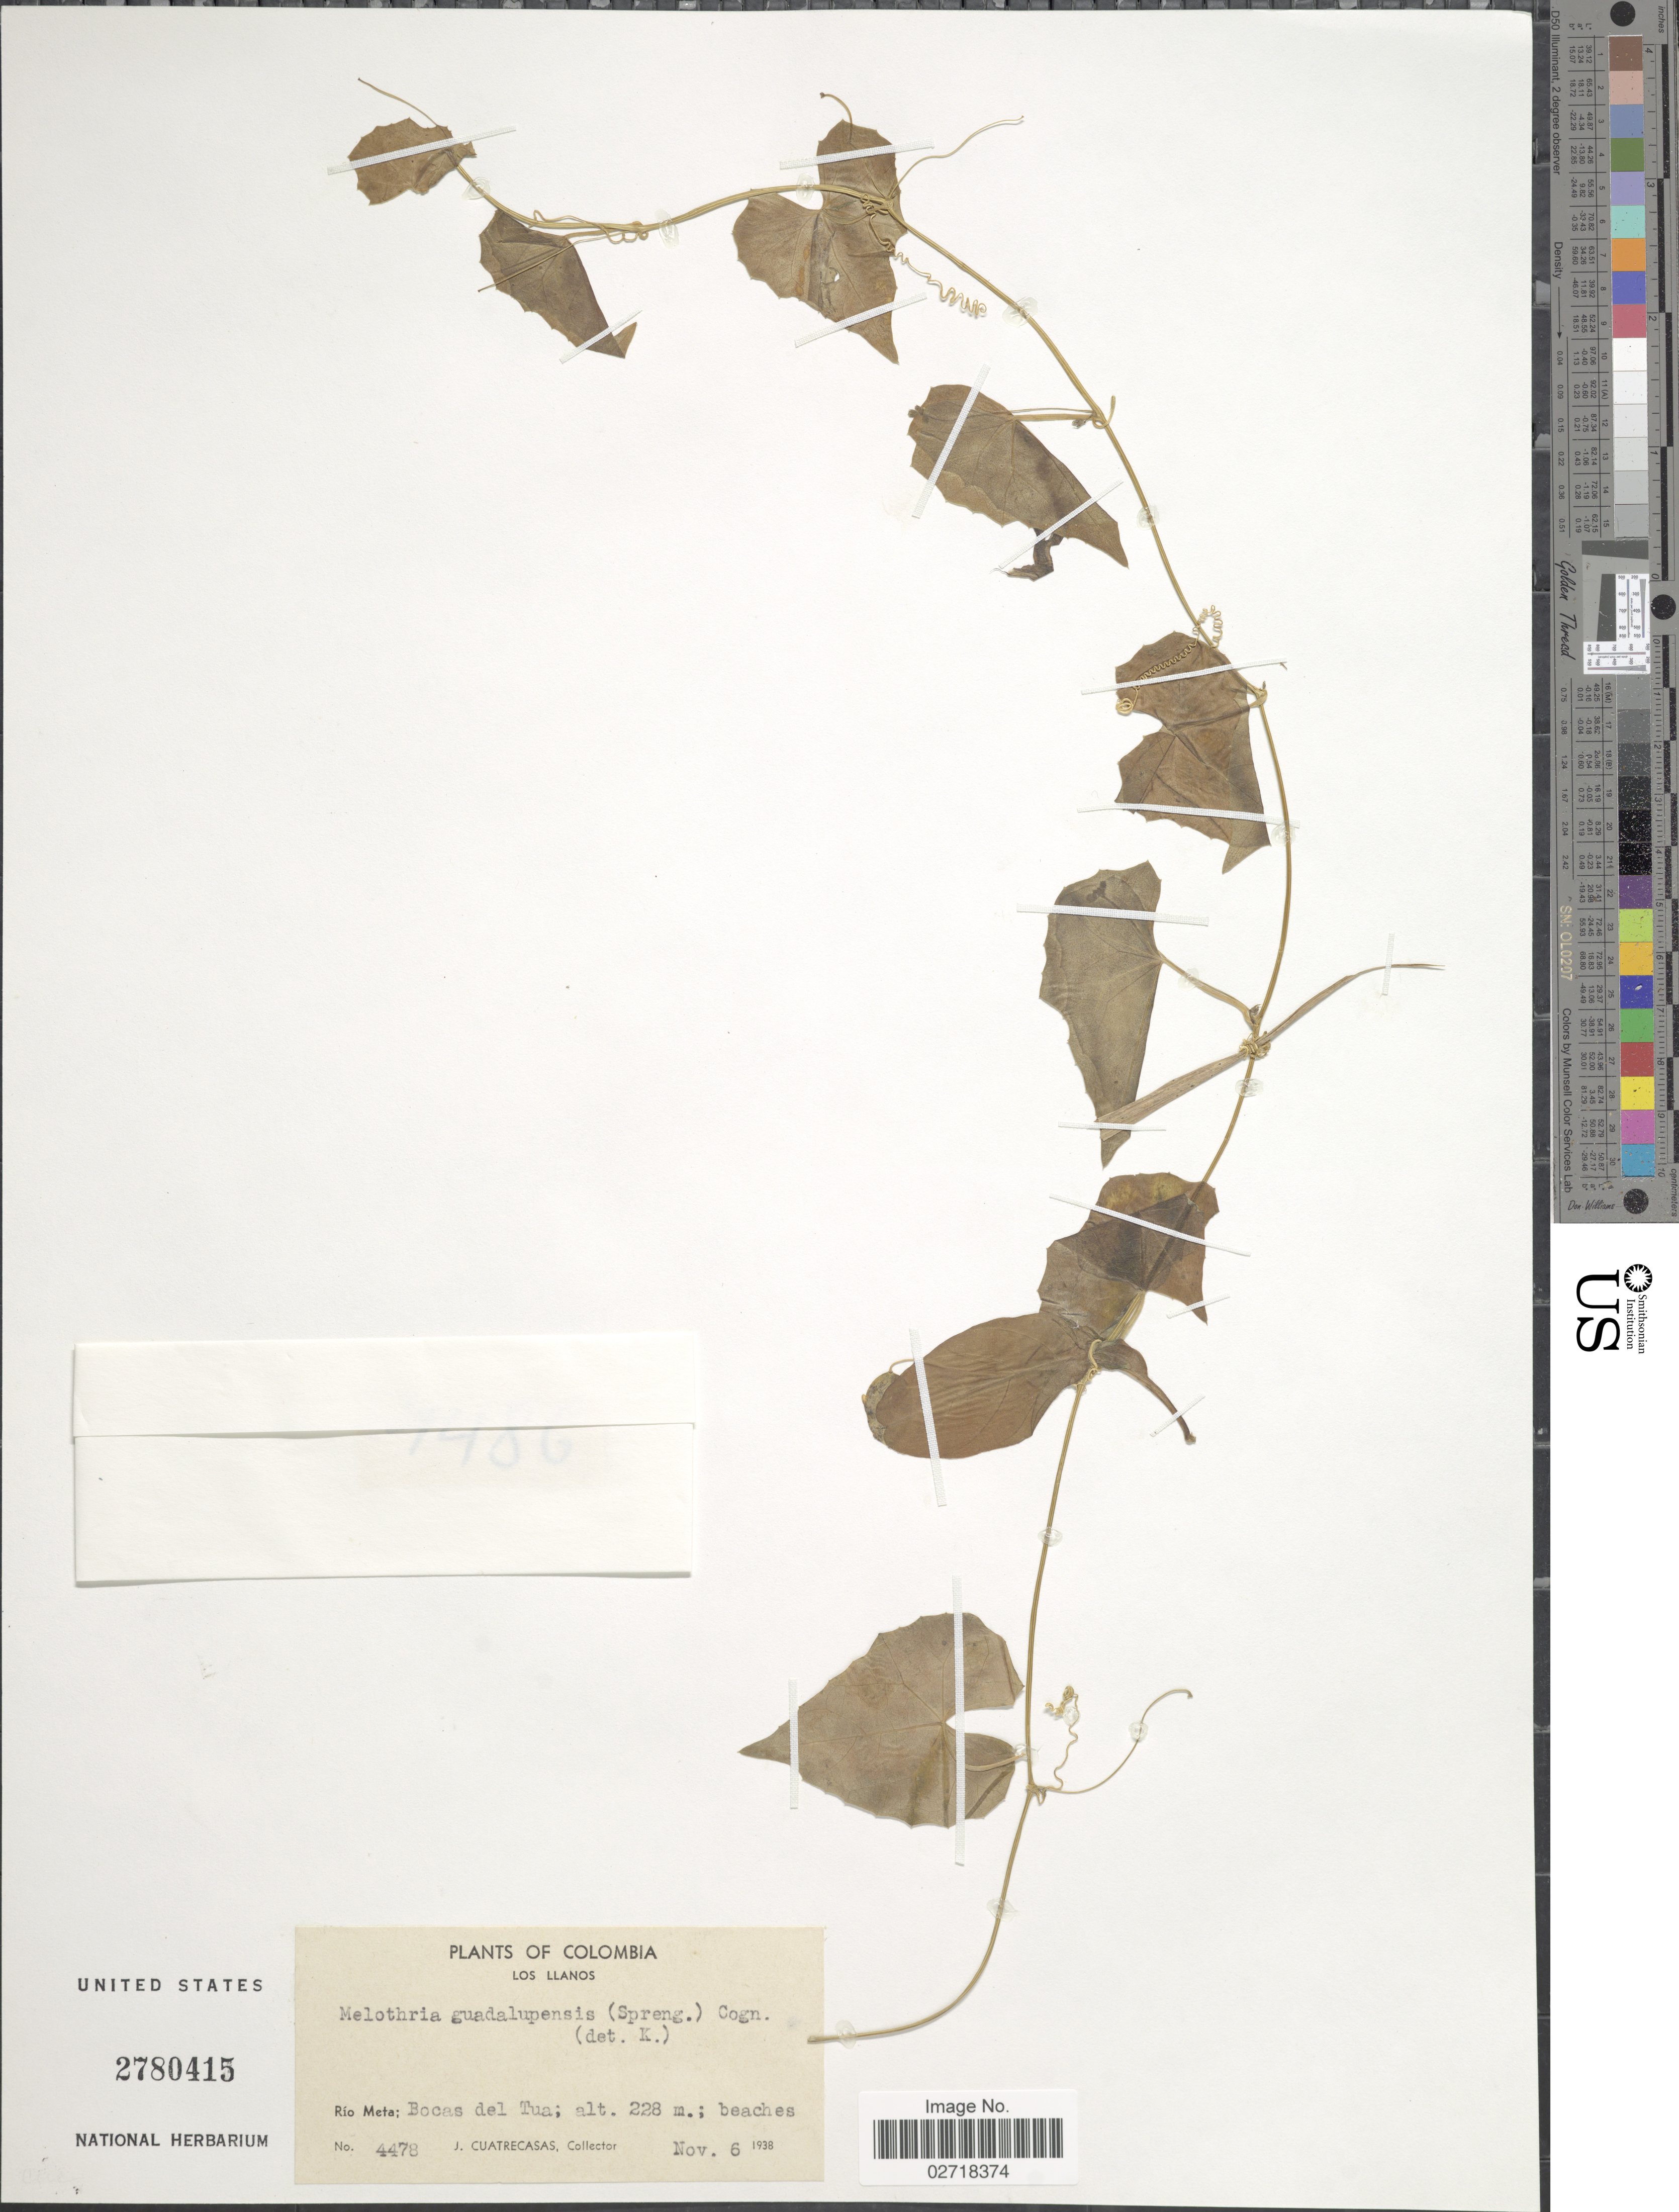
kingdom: Plantae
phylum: Tracheophyta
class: Magnoliopsida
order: Cucurbitales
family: Cucurbitaceae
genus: Melothria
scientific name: Melothria pendula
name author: L.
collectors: J. Cuatrecasas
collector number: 4478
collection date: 1938-11-06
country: Colombia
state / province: Meta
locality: Los Llanos. Rio Meta. Bocas del Tua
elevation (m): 228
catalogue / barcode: US 2780415